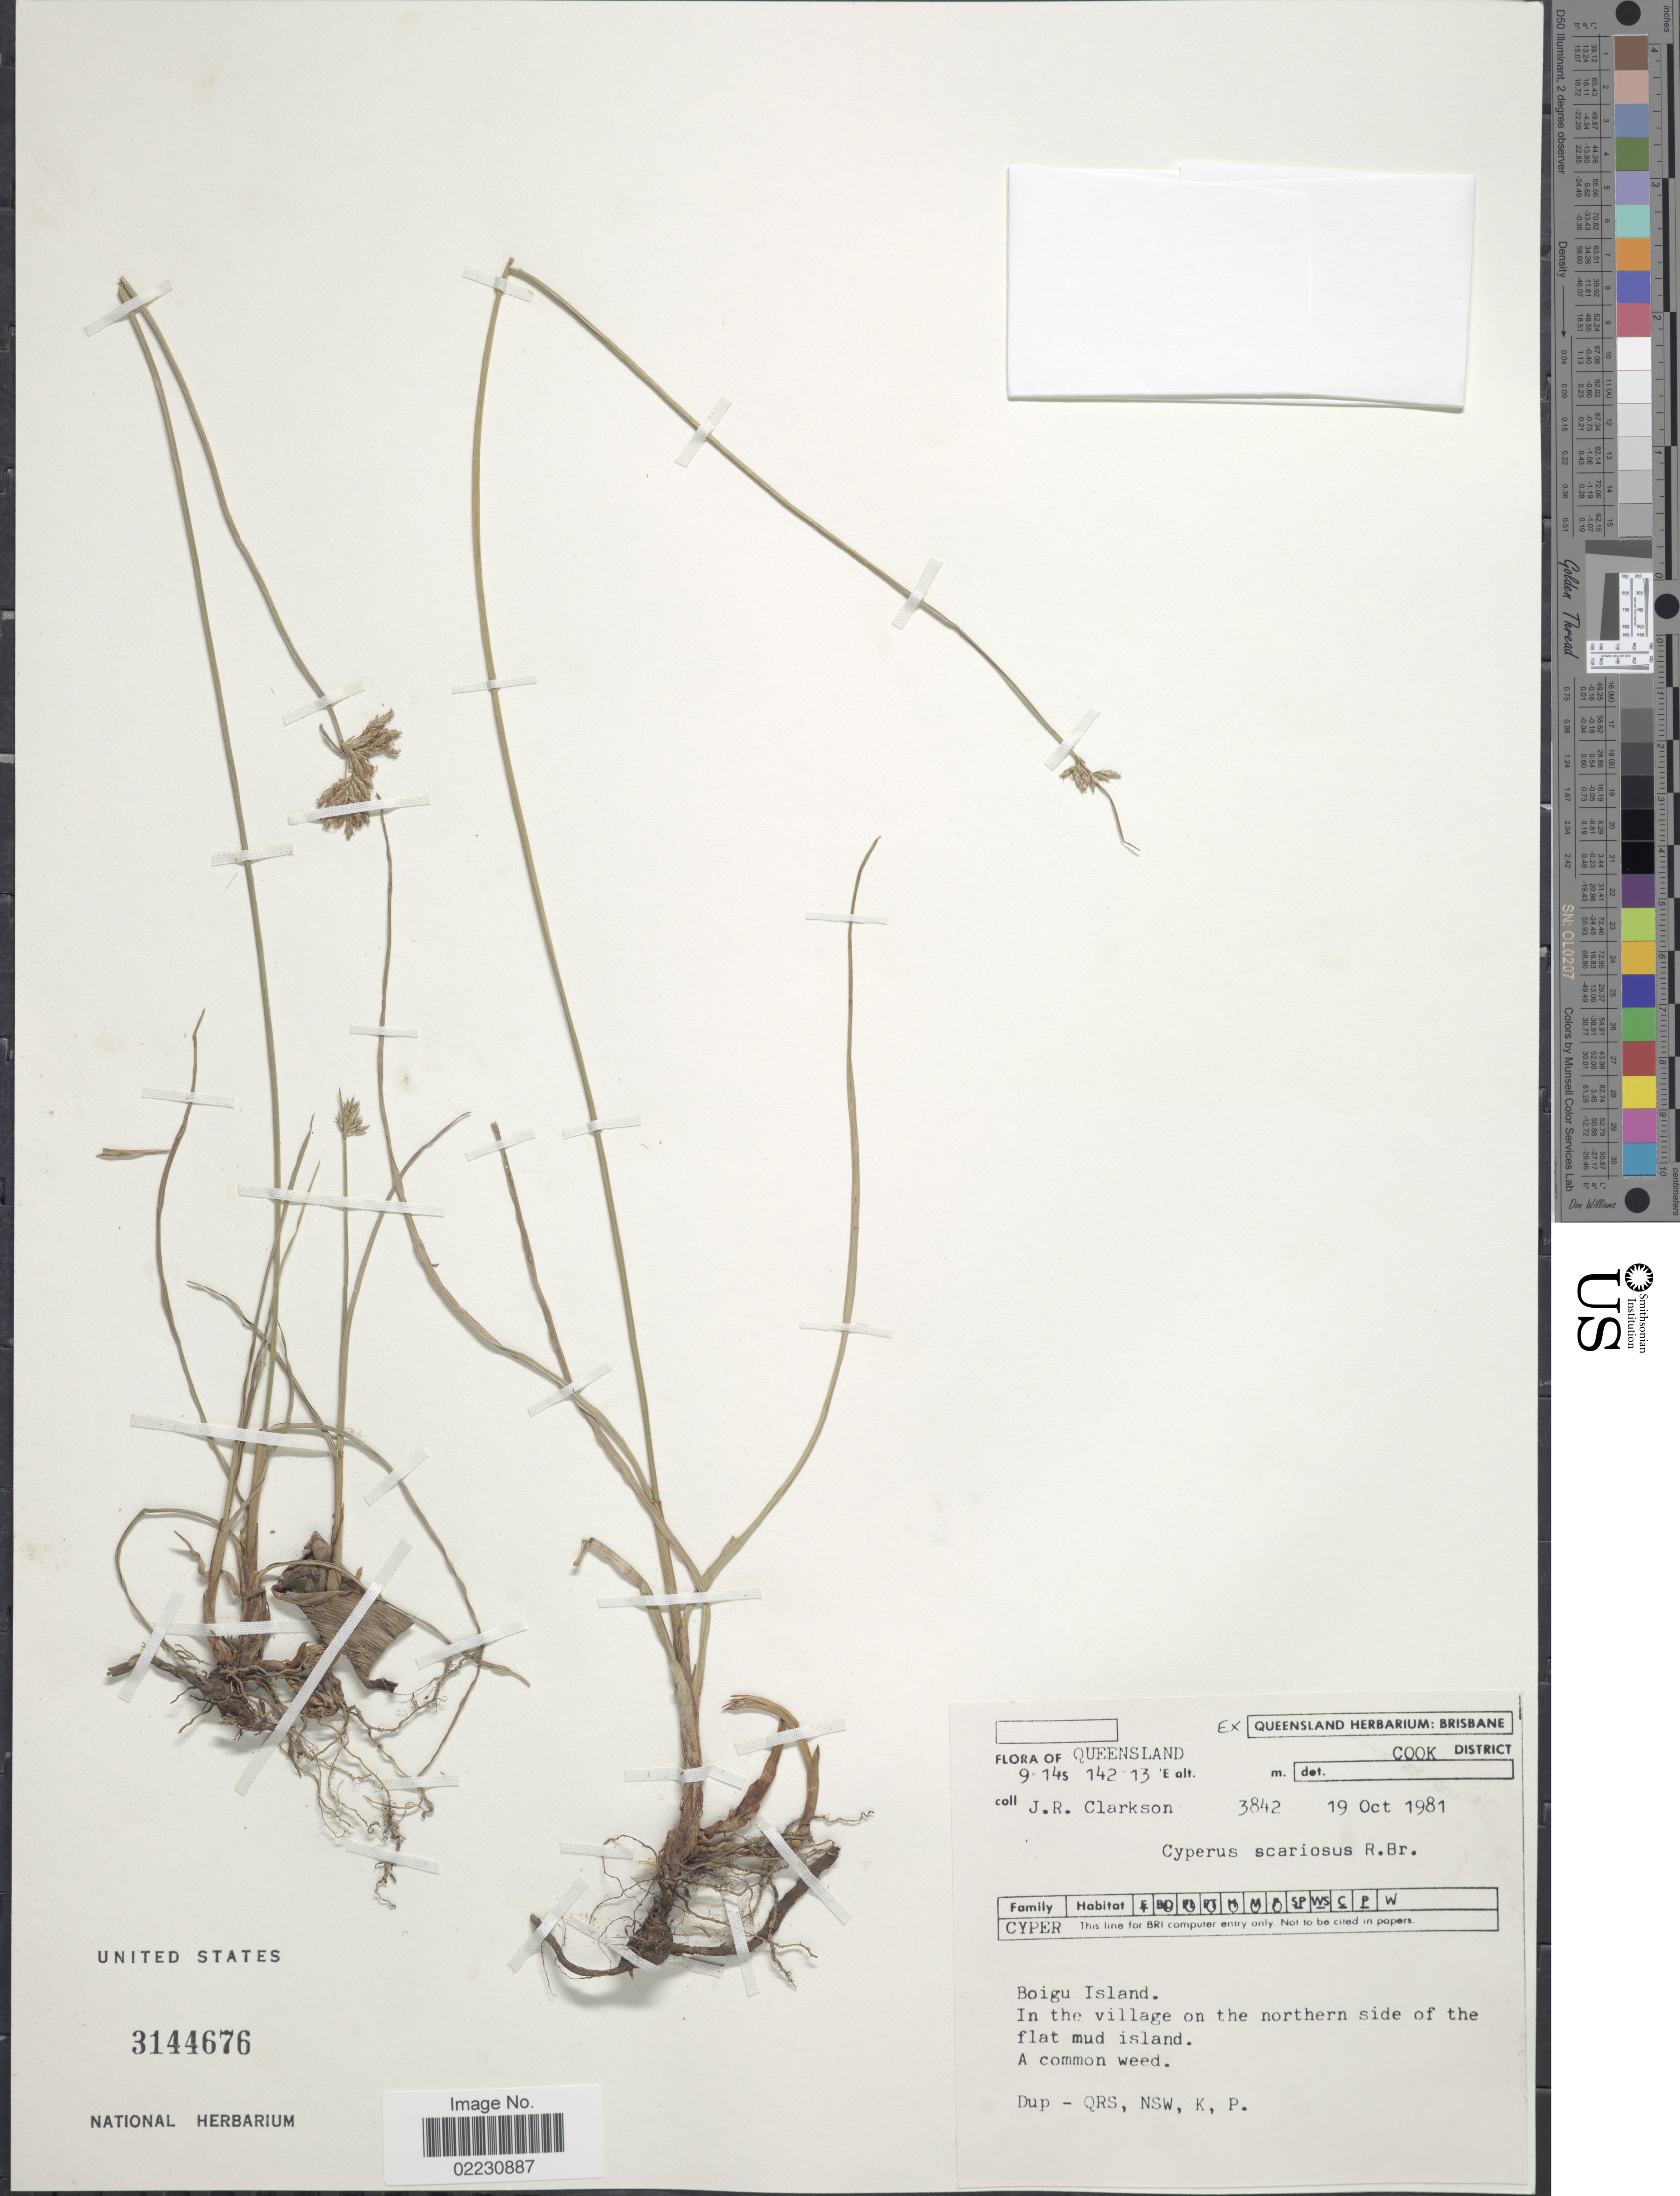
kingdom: Plantae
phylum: Tracheophyta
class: Liliopsida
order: Poales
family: Cyperaceae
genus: Cyperus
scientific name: Cyperus scariosus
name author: R. Br.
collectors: J. Clarkson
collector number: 3842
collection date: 1981-11-19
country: Australia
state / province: Queensland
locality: Cook District, Boigu Island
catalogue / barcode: US 3144676